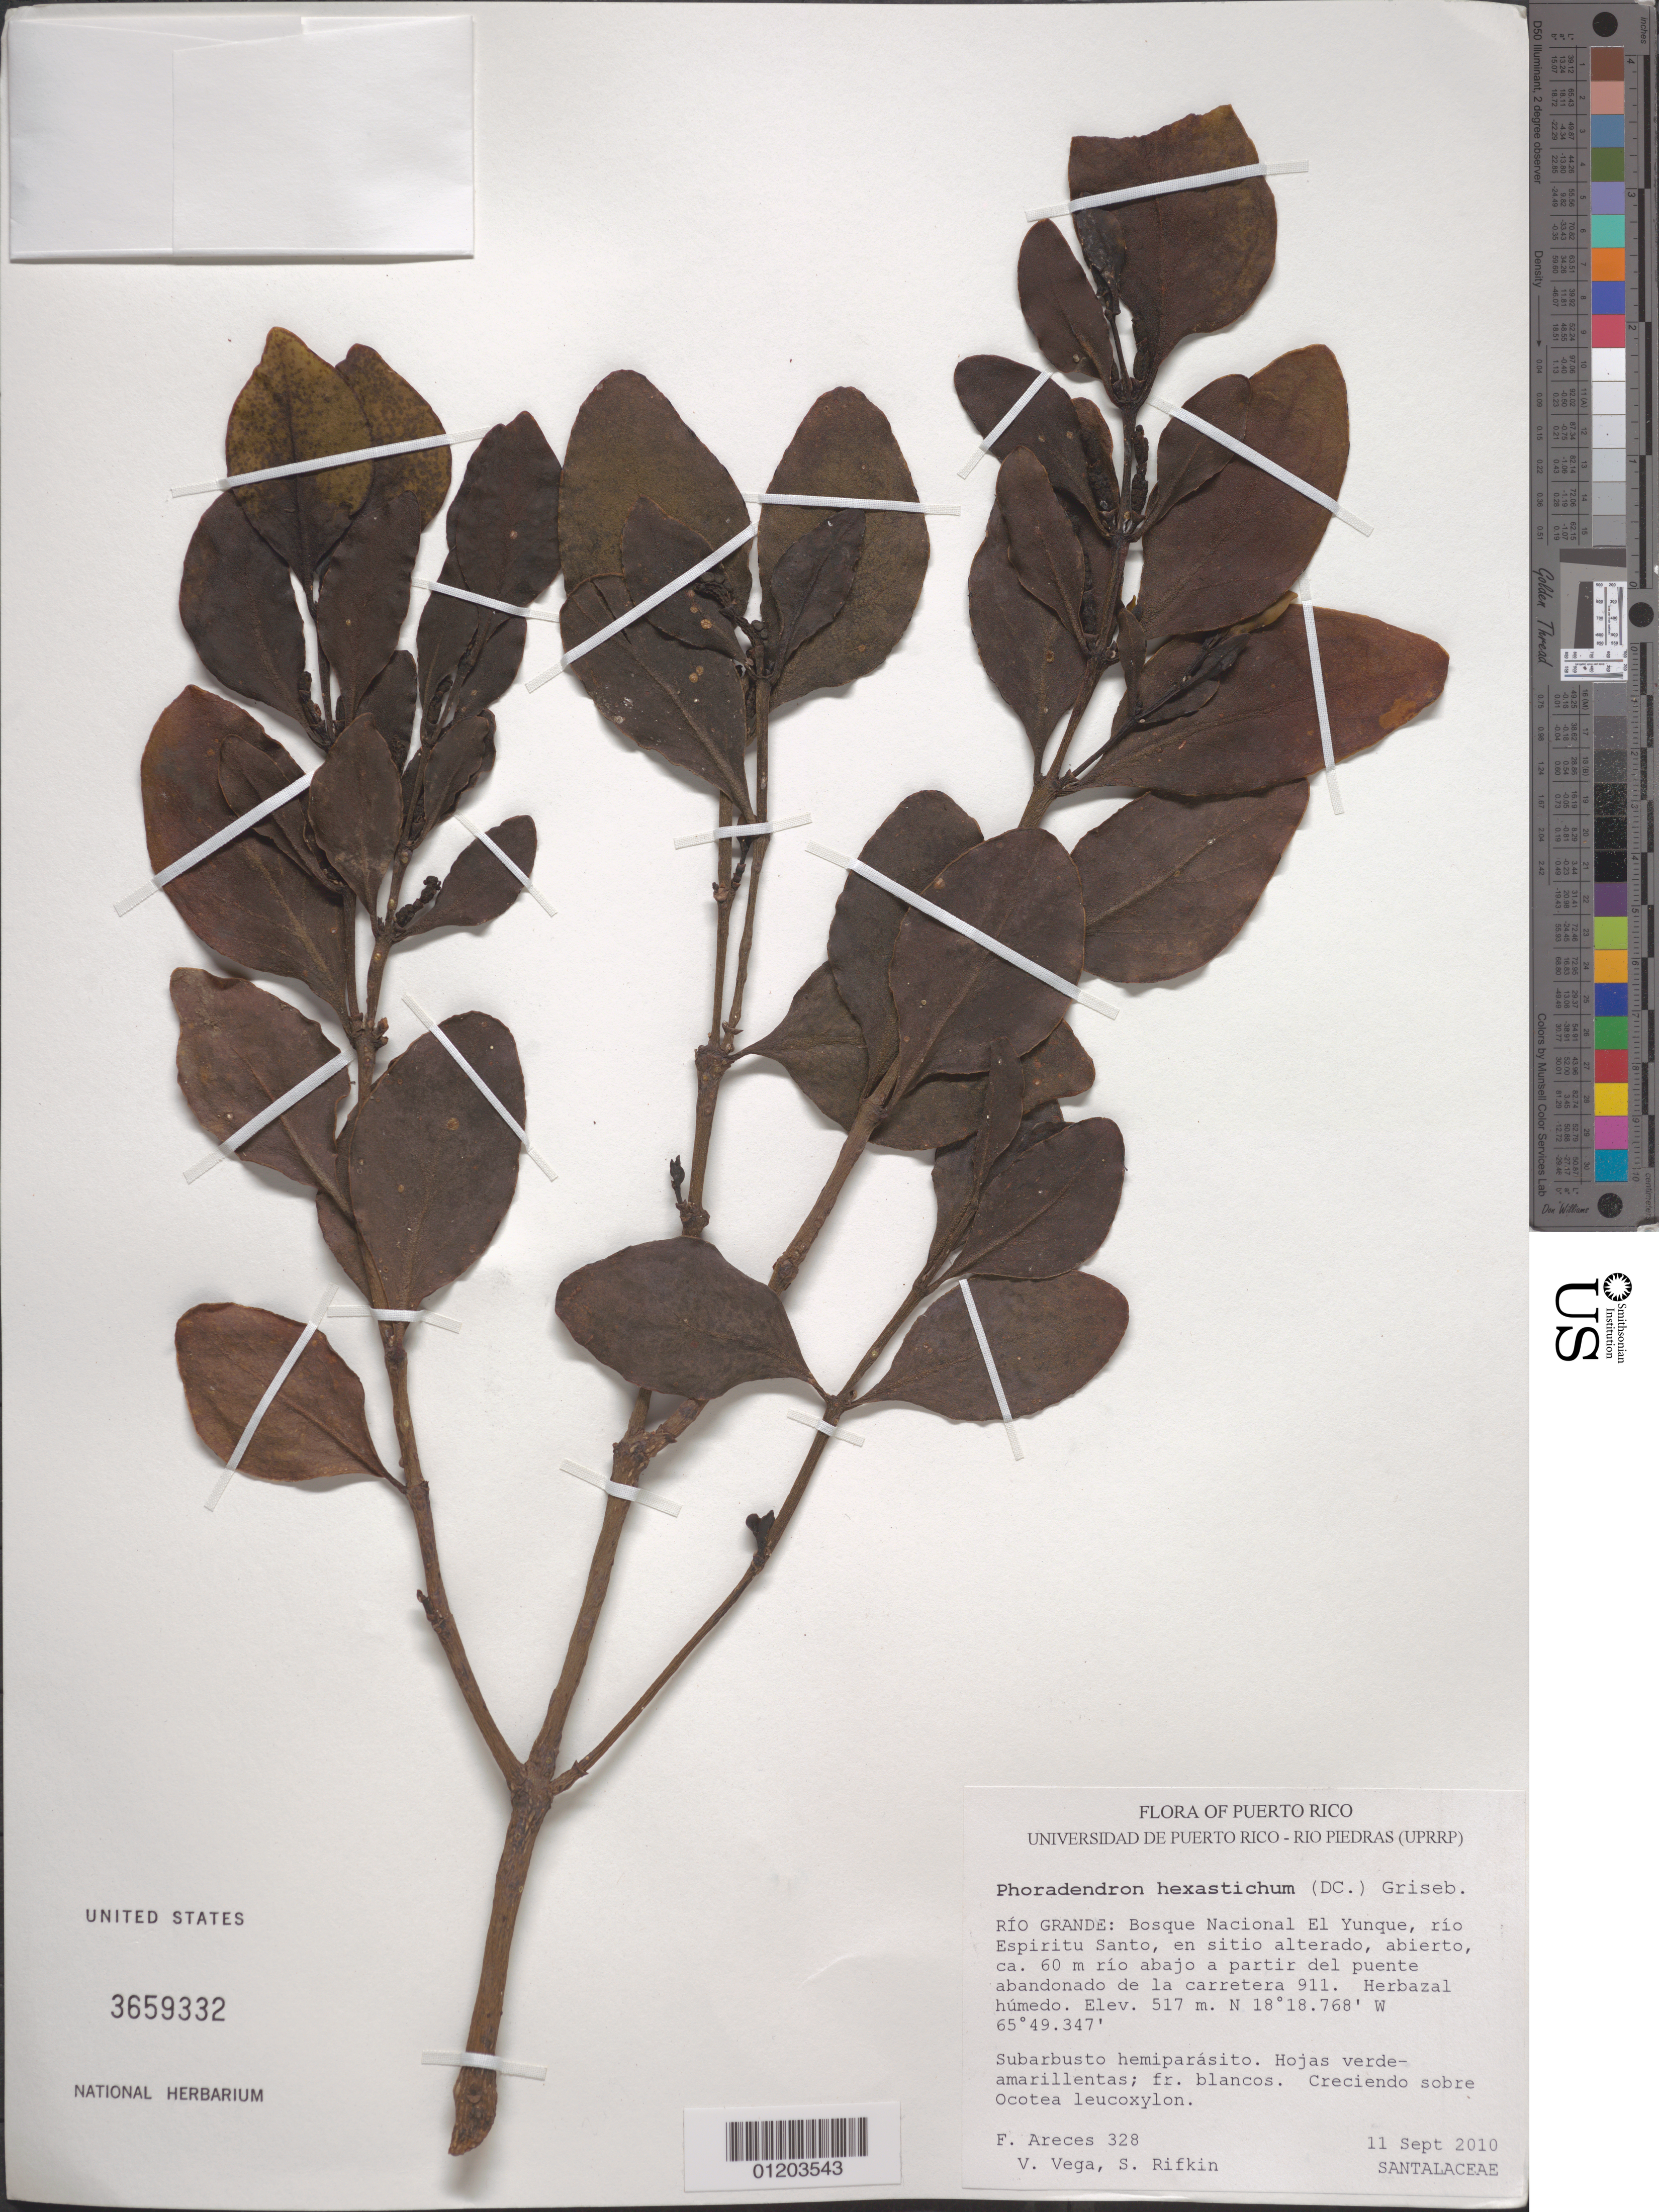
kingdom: Plantae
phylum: Tracheophyta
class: Magnoliopsida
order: Santalales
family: Viscaceae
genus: Phoradendron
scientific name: Phoradendron hexastichum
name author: (DC.) Griseb.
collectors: F. Areces Berazaín, V. Vega & S. Rifkin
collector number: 328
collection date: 2010-09-11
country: Puerto Rico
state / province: Río Grande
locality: Bosque Nacional El Yunque, río Espiritu Santo, en sitio alterado, abierto, ca. 60 m río abajo a partir del puente abandonado de la carretera 911.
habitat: Herbazal húmedo.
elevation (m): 517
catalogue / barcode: US 3659332